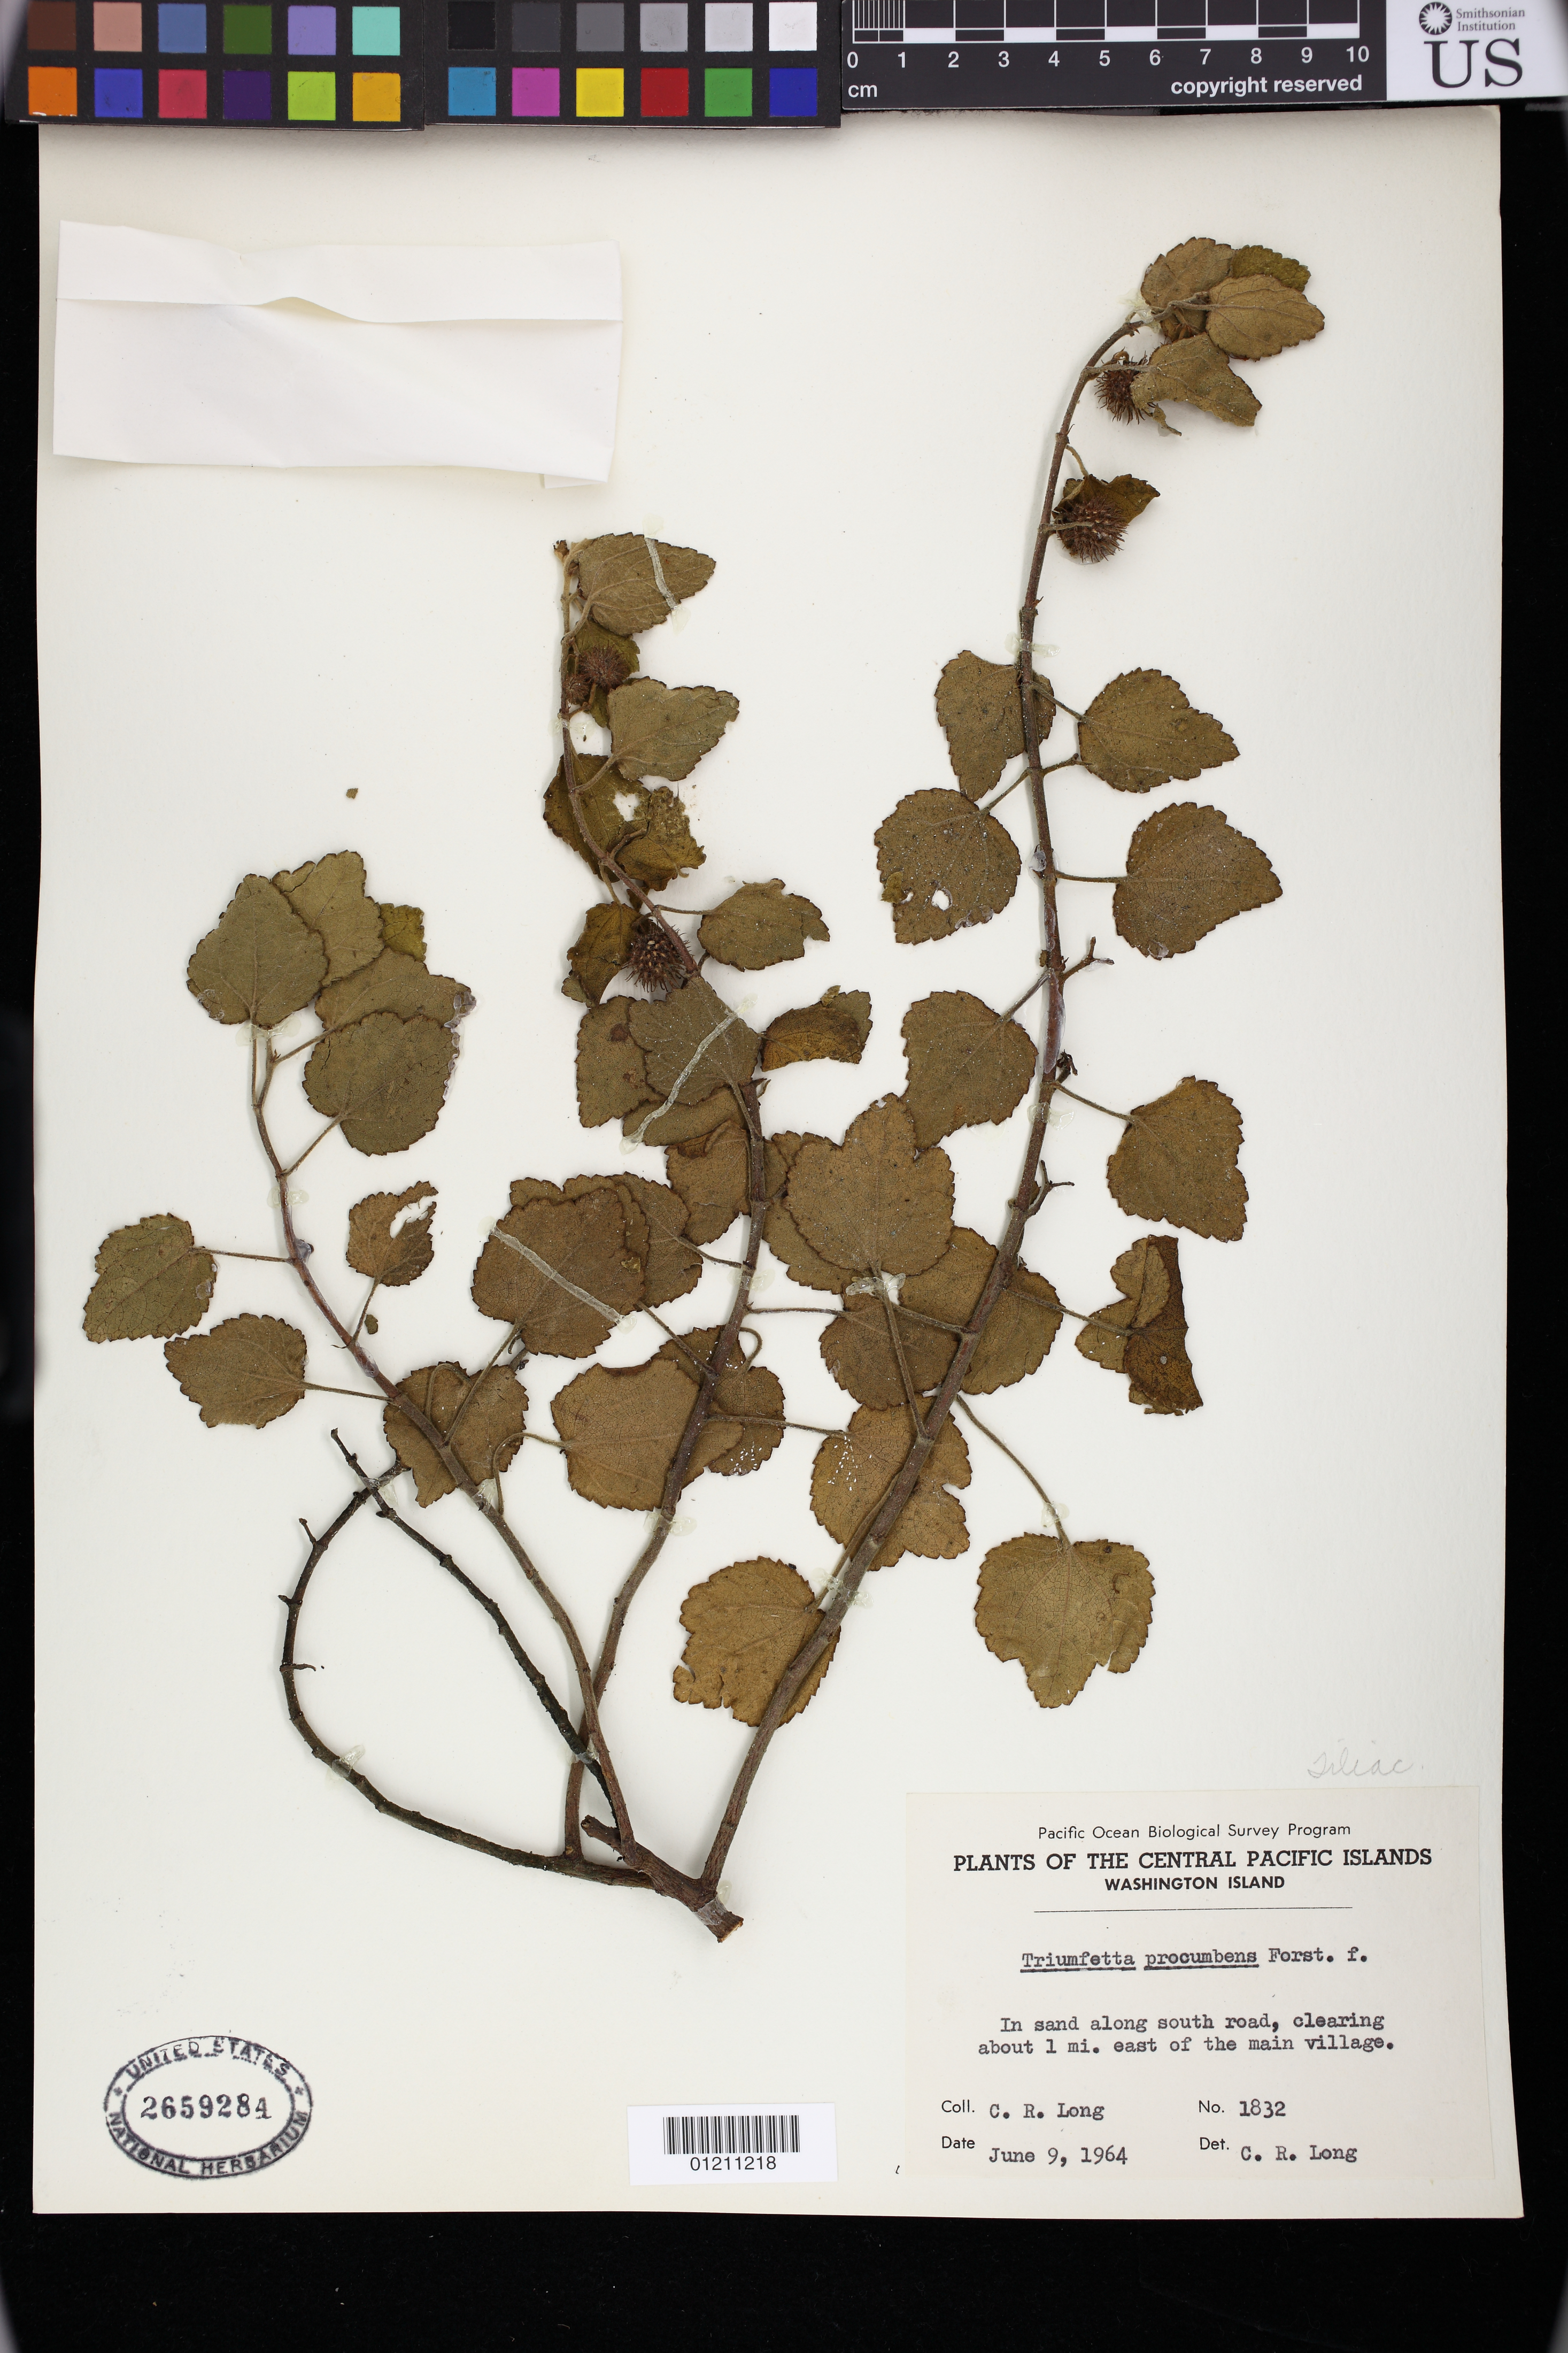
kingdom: Plantae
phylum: Tracheophyta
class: Magnoliopsida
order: Malvales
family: Malvaceae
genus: Triumfetta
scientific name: Triumfetta procumbens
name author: G. Forst.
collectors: C. R. Long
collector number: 1832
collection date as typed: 06 Sep 1964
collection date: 1964-09-06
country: Kiribati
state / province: Line Islands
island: Teraina [Washington]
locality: Washington Island: In sand along south road, clearing about 1 mi. east of the main village.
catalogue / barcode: US 2659284